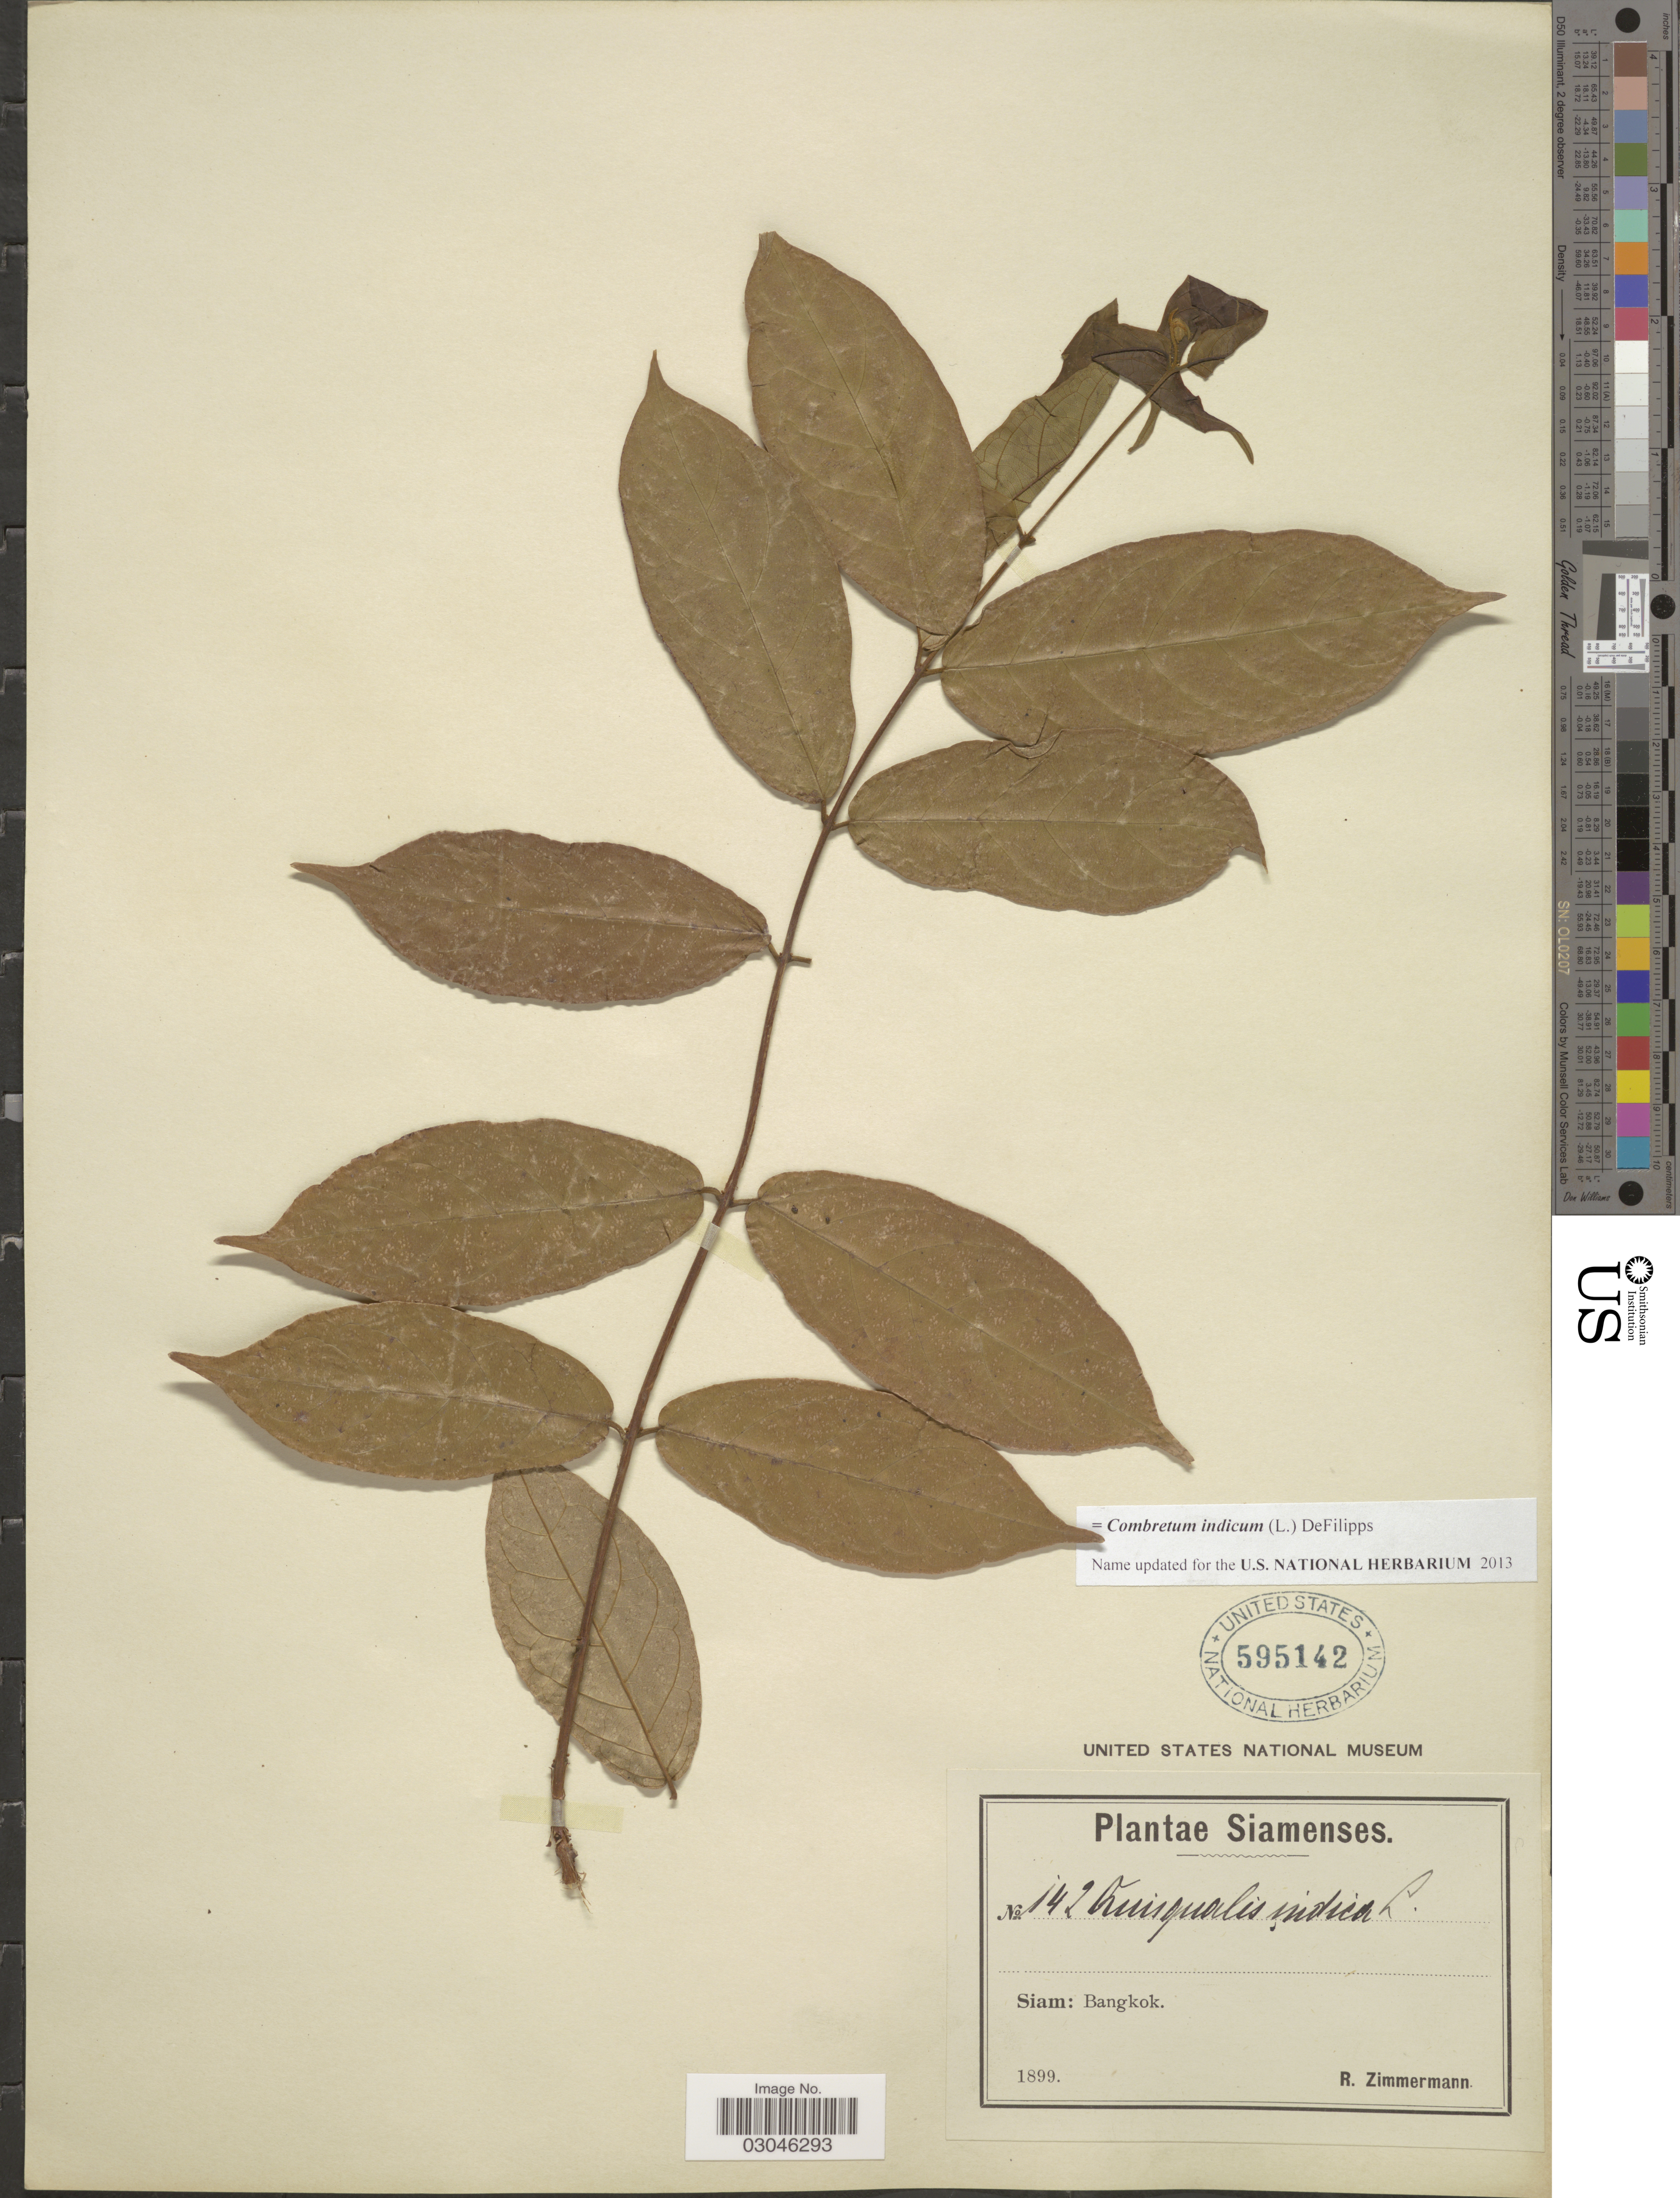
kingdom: Plantae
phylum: Tracheophyta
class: Magnoliopsida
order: Myrtales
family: Combretaceae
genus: Combretum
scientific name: Combretum indicum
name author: (L.) DeFilipps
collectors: R. Zimmermann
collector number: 142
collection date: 1899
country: Thailand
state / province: Bangkok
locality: Siam.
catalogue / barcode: US 595142